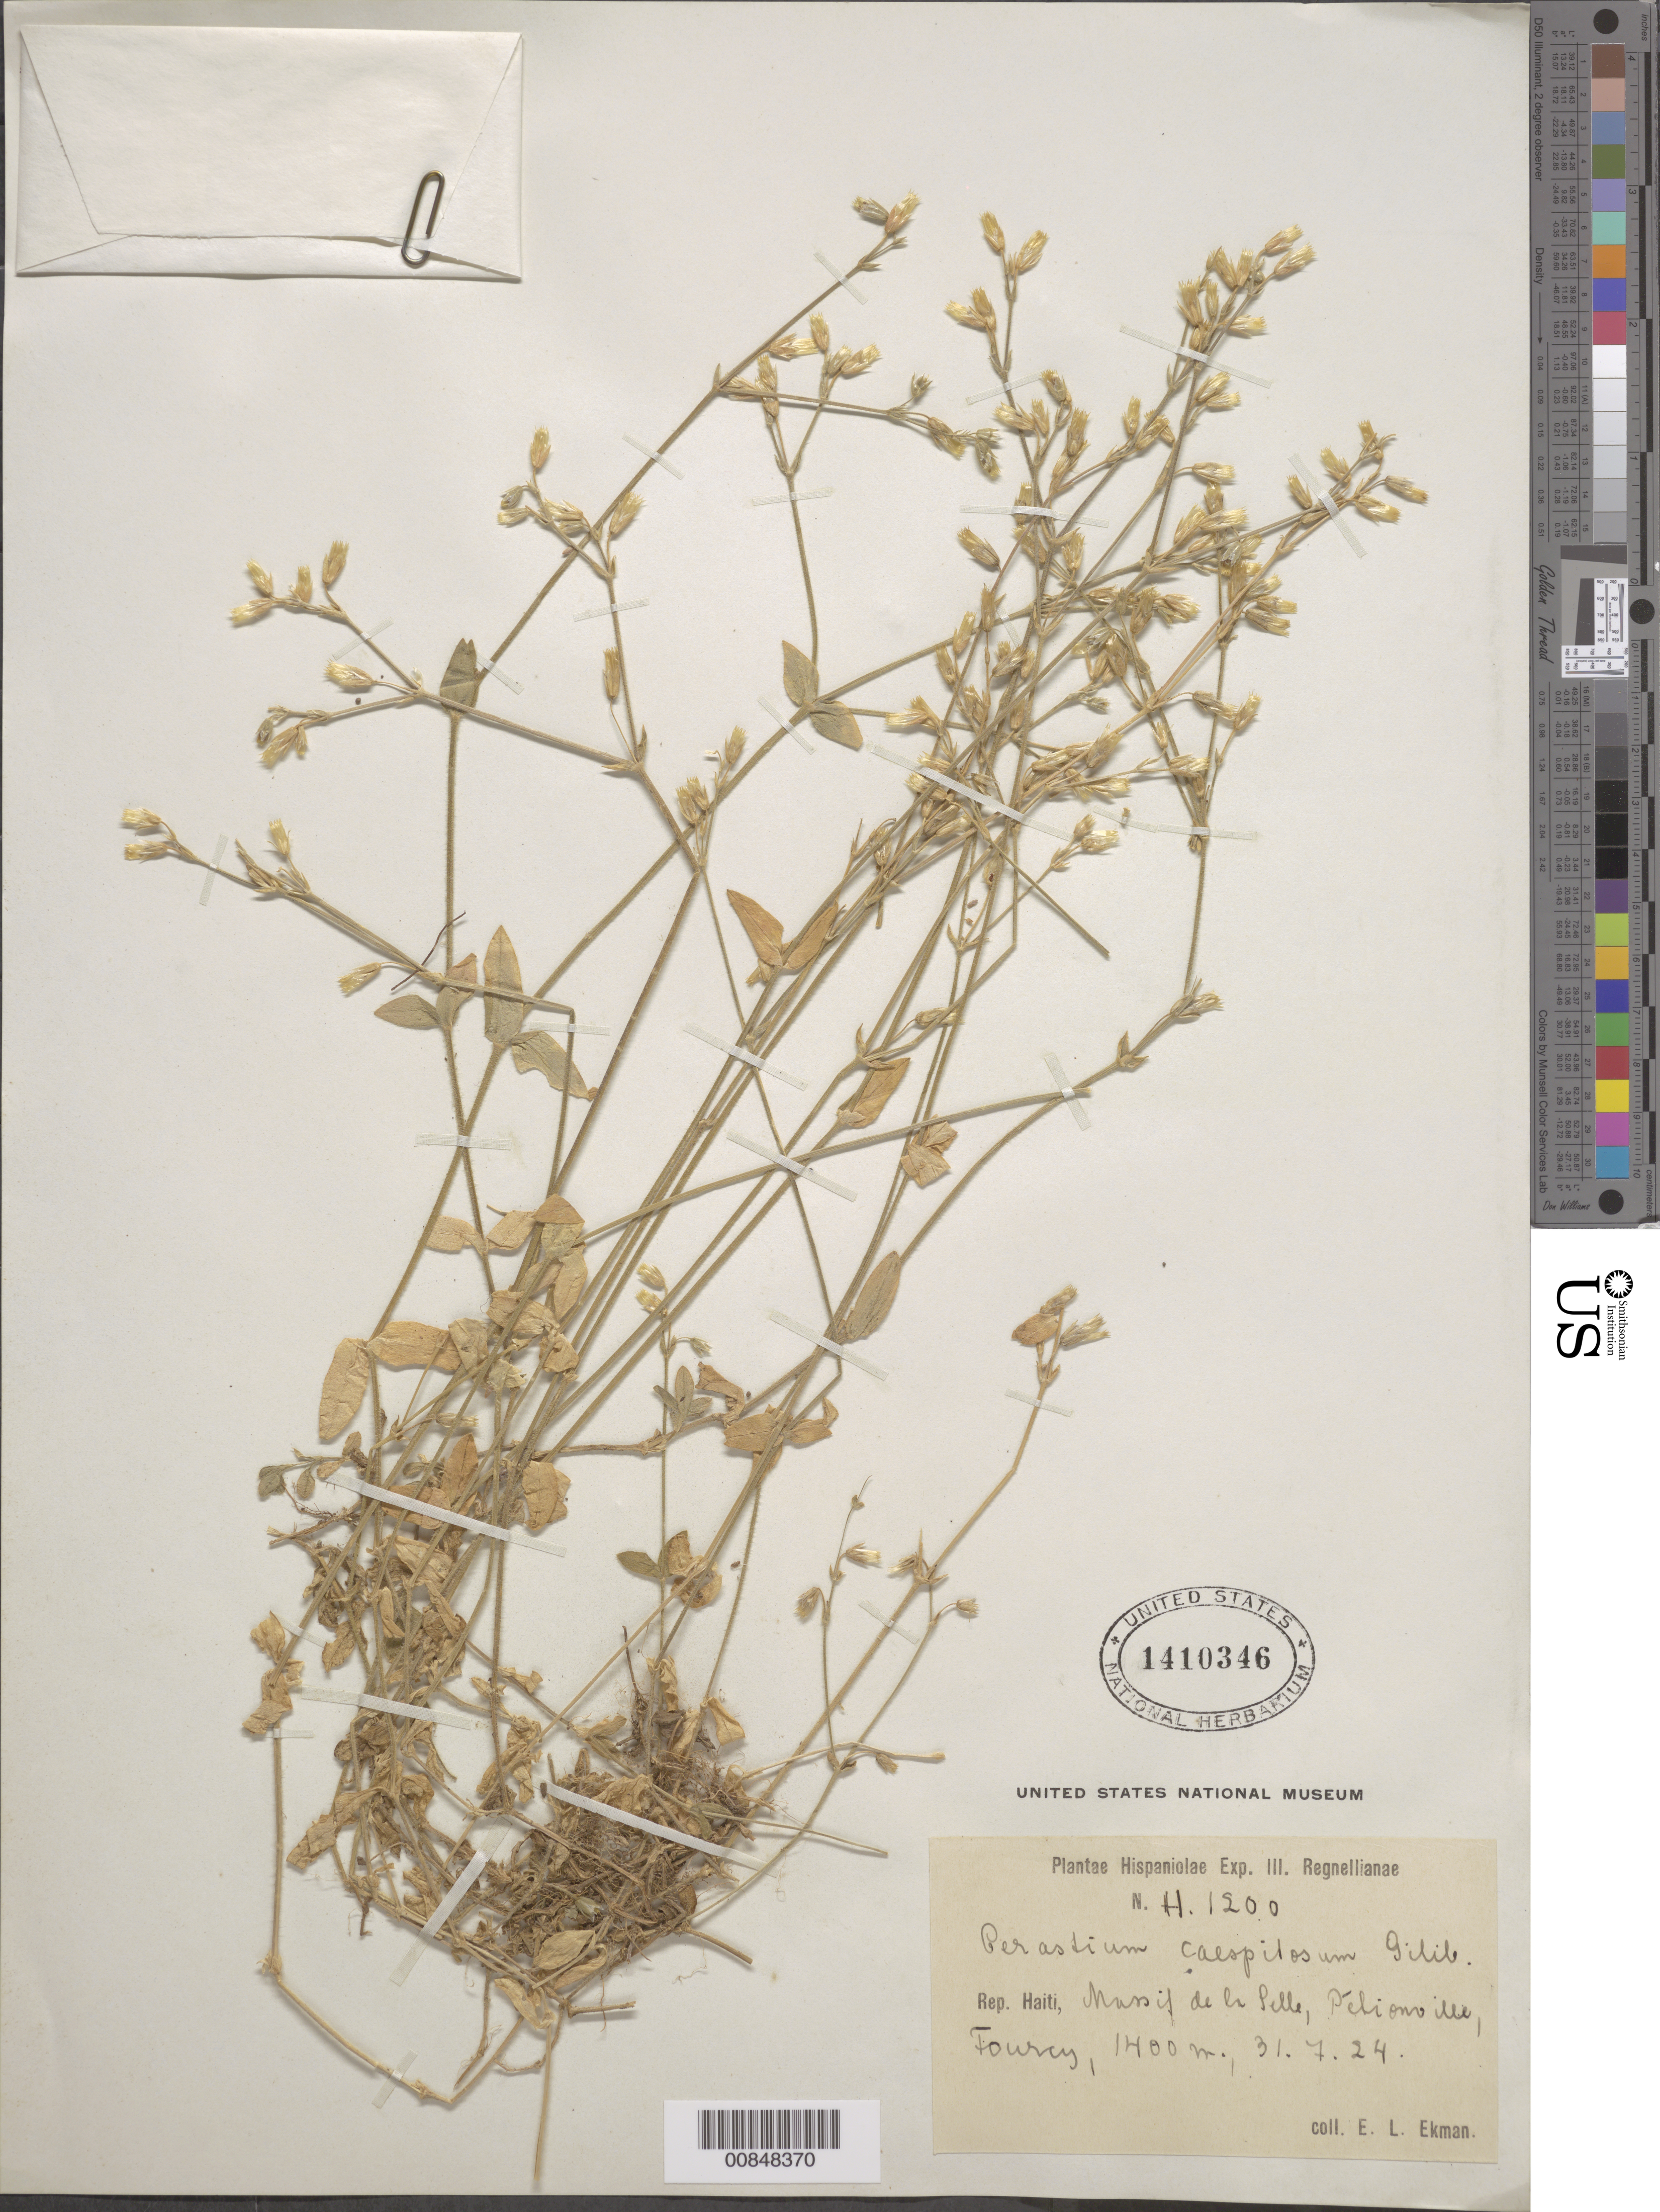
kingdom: Plantae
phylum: Tracheophyta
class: Magnoliopsida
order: Caryophyllales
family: Caryophyllaceae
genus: Cerastium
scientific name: Cerastium caespitosum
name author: Rchb. & Kit.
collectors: E. L. Ekman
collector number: H 1200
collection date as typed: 31 Jul 1924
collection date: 1924-07-31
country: Haiti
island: Hispaniola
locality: Massif de la Selle, Pétionville, Fourcy.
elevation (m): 1400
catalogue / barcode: US 1410346